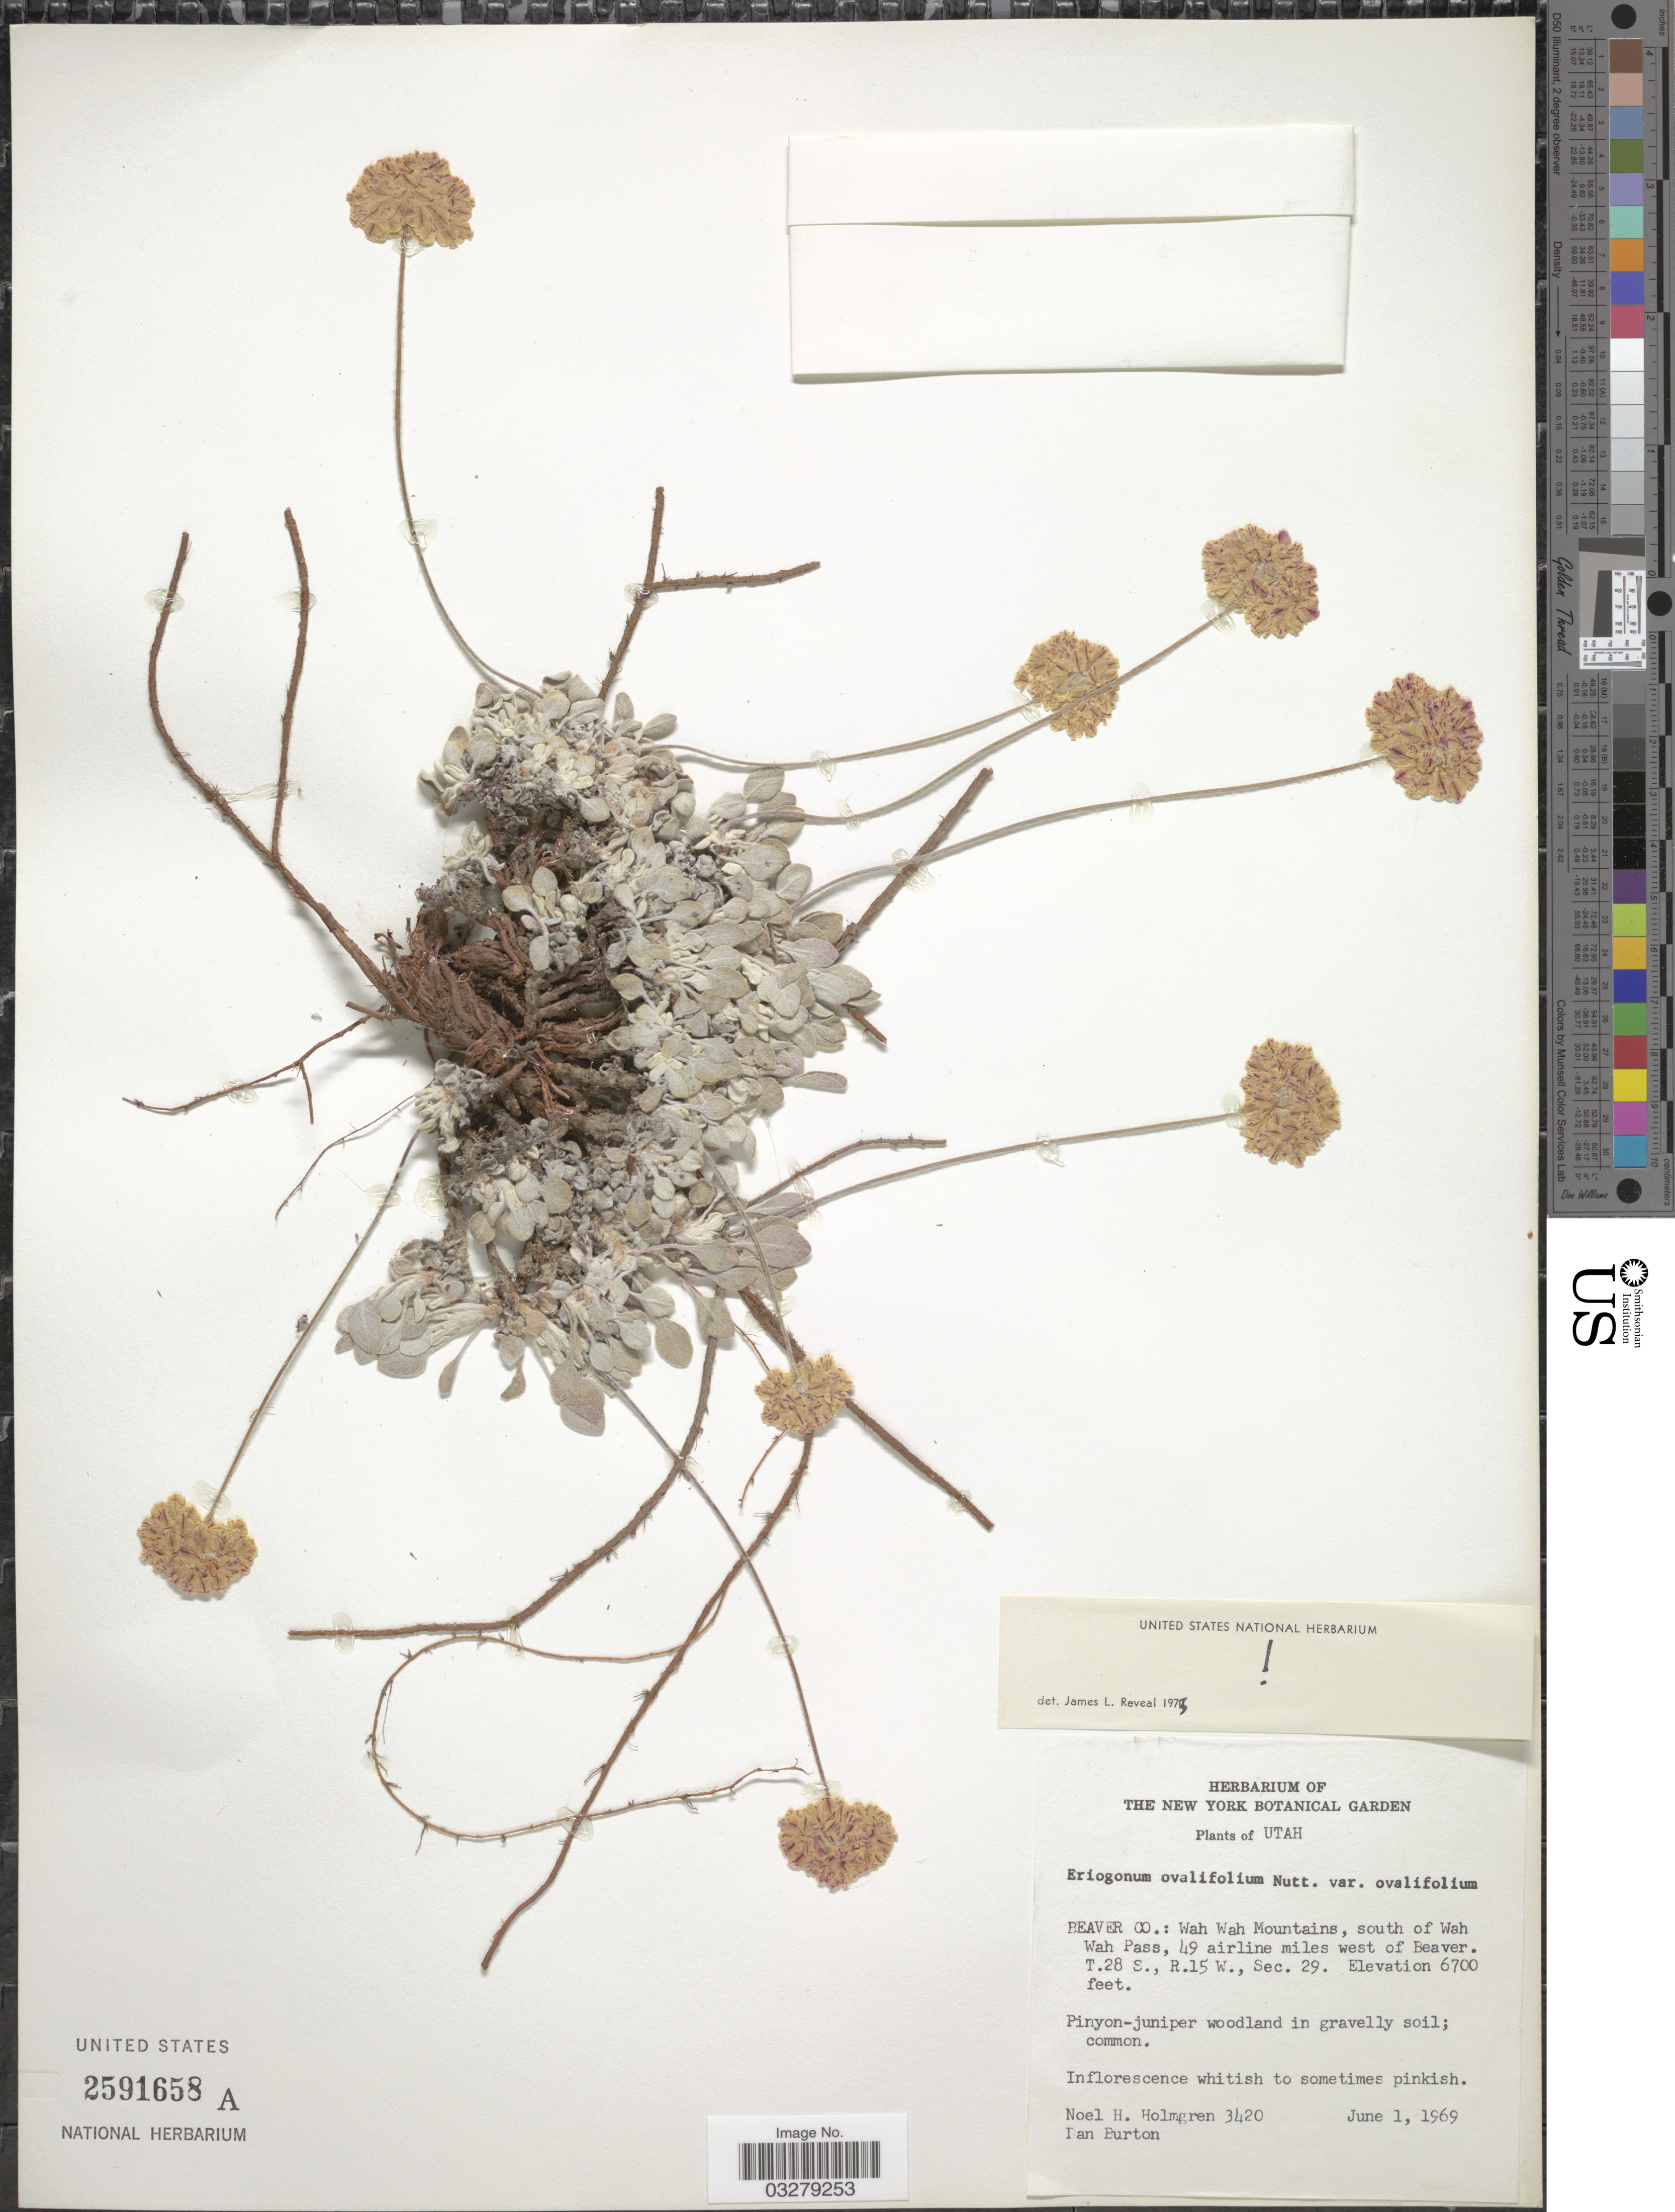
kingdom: Plantae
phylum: Tracheophyta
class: Magnoliopsida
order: Caryophyllales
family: Polygonaceae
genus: Eriogonum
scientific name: Eriogonum ovalifolium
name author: Nutt.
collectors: N. H. Holmgren & D. Burton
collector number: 3420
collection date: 1969-06-01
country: United States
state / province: Utah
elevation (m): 2042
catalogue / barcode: US 2591658A